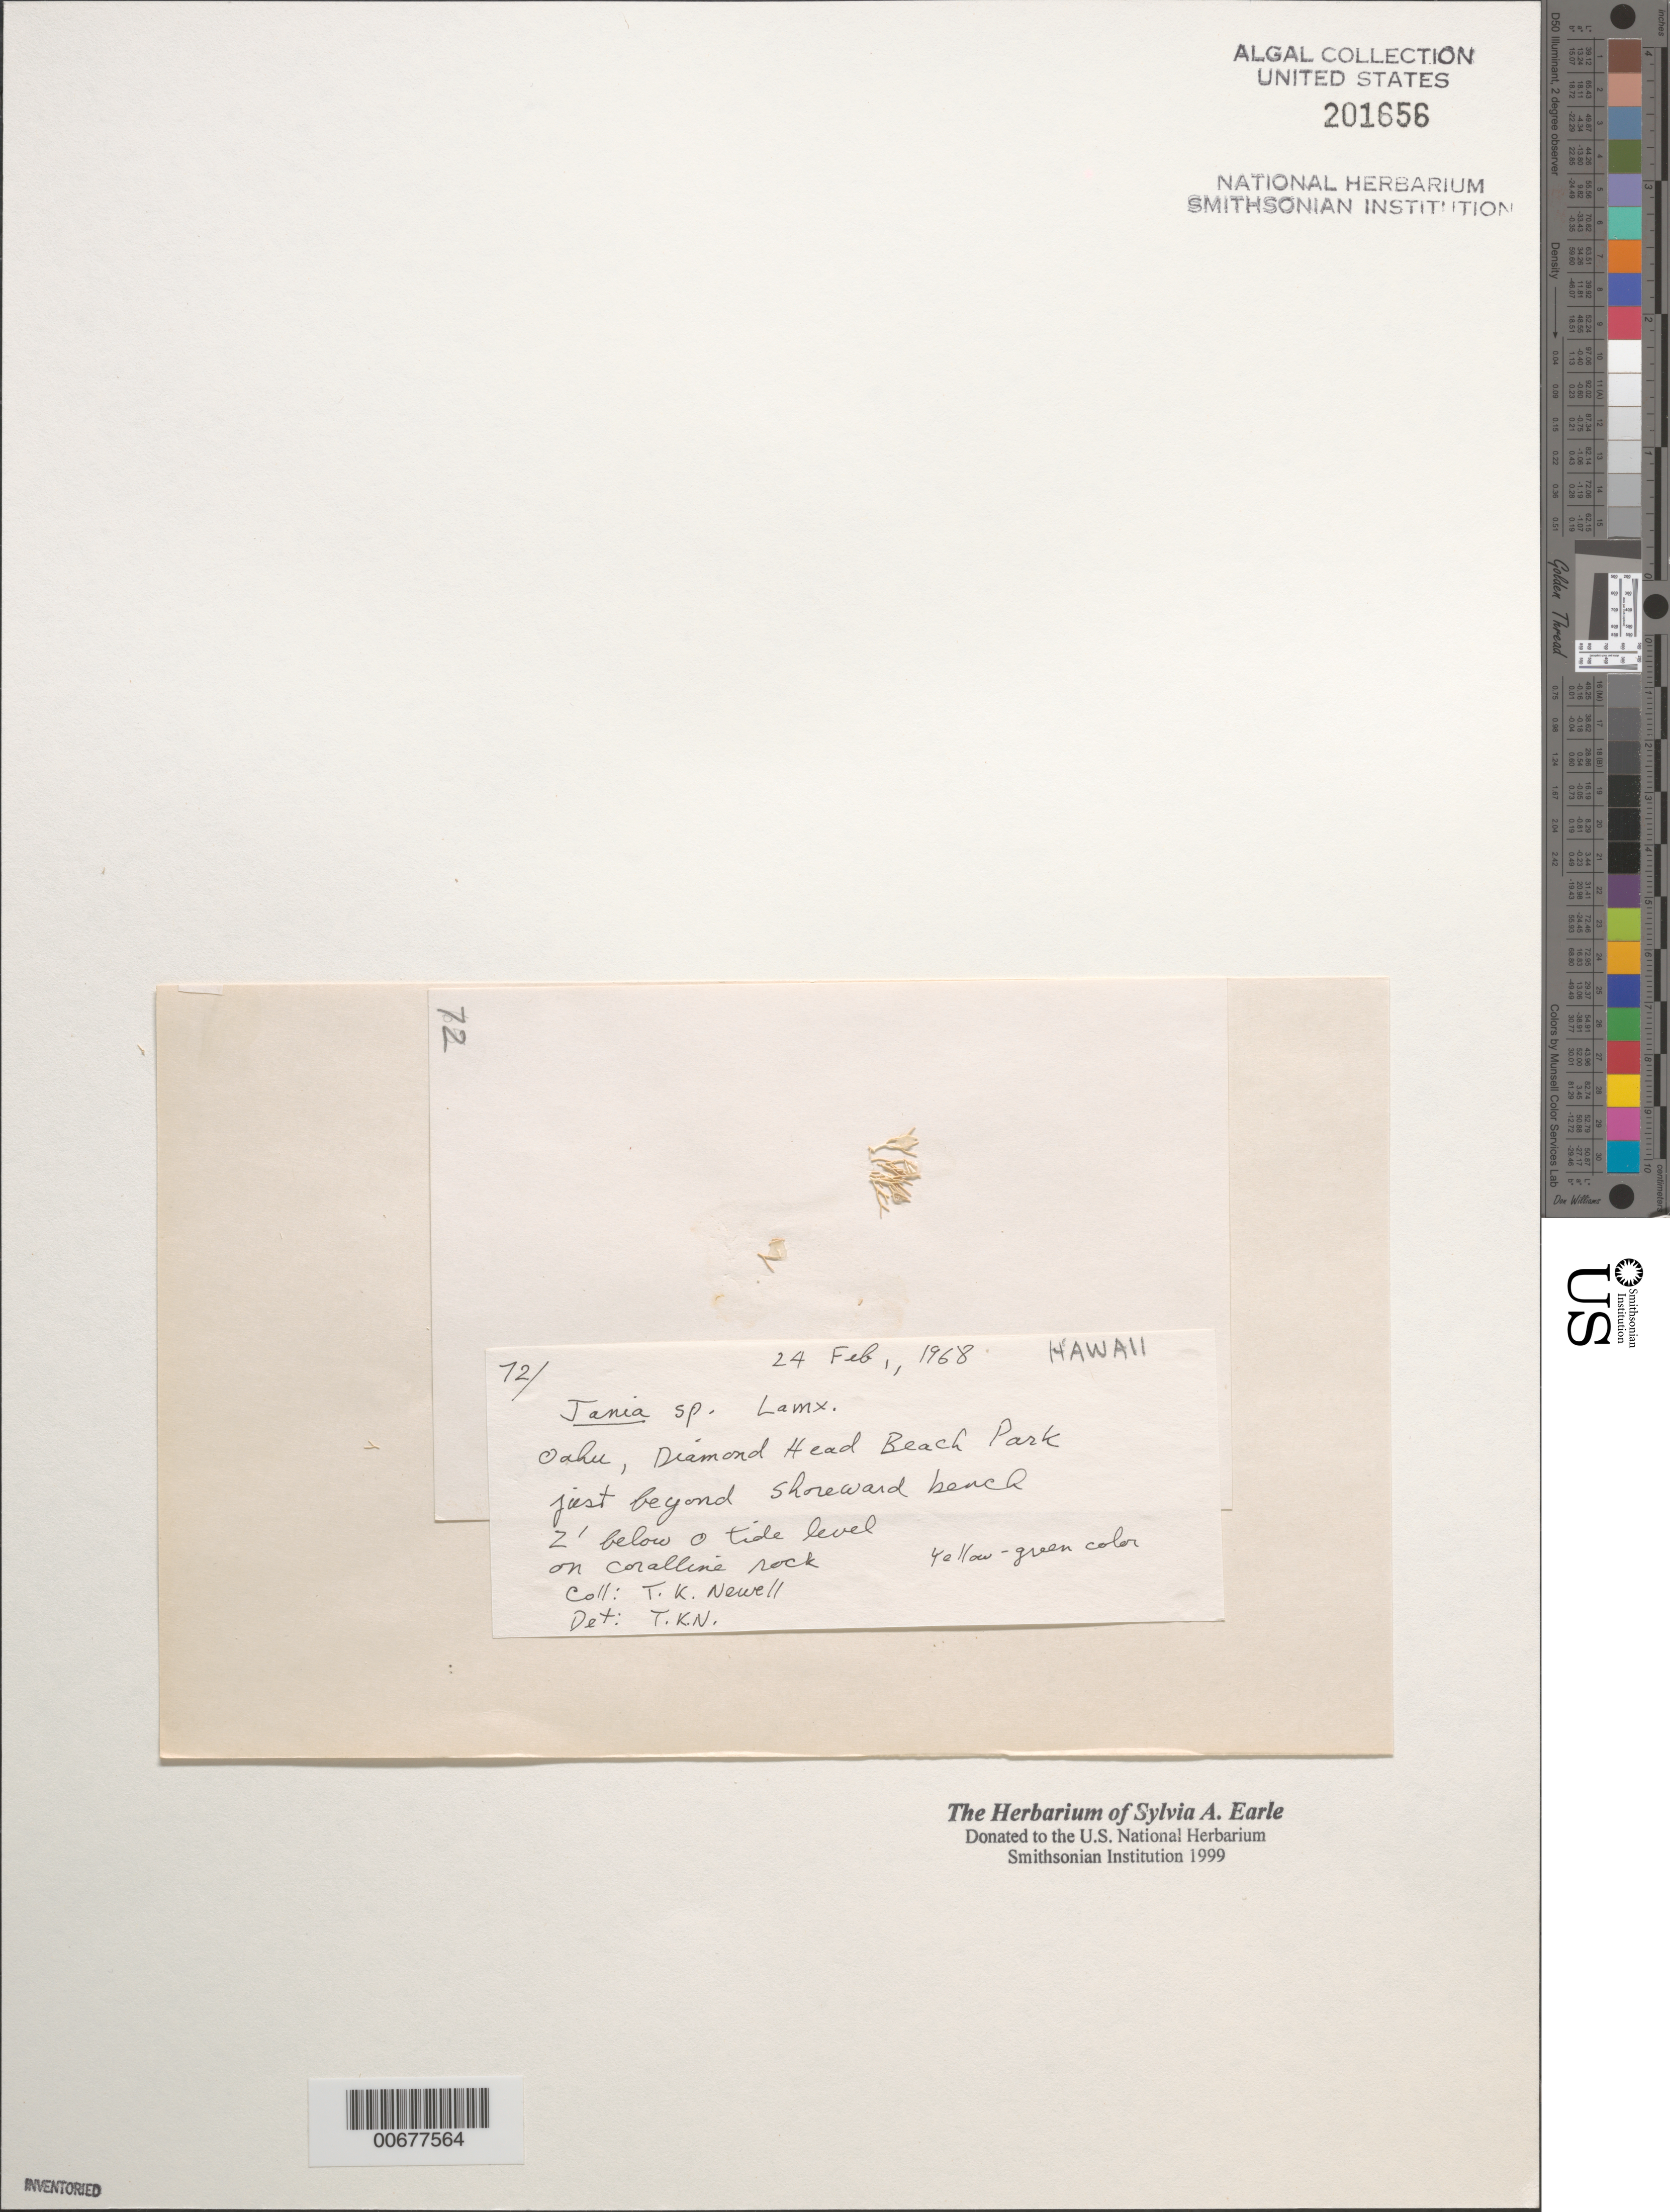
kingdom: Plantae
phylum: Rhodophyta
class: Florideophyceae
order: Corallinales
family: Corallinaceae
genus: Jania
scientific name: Jania sp.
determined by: Newell, Thomas K.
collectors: T. K. Newell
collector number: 72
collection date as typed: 24 Feb 1968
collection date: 1968-02-24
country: United States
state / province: Hawaii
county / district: Honolulu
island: Oahu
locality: Diamond Head Beach Park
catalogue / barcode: US 201656